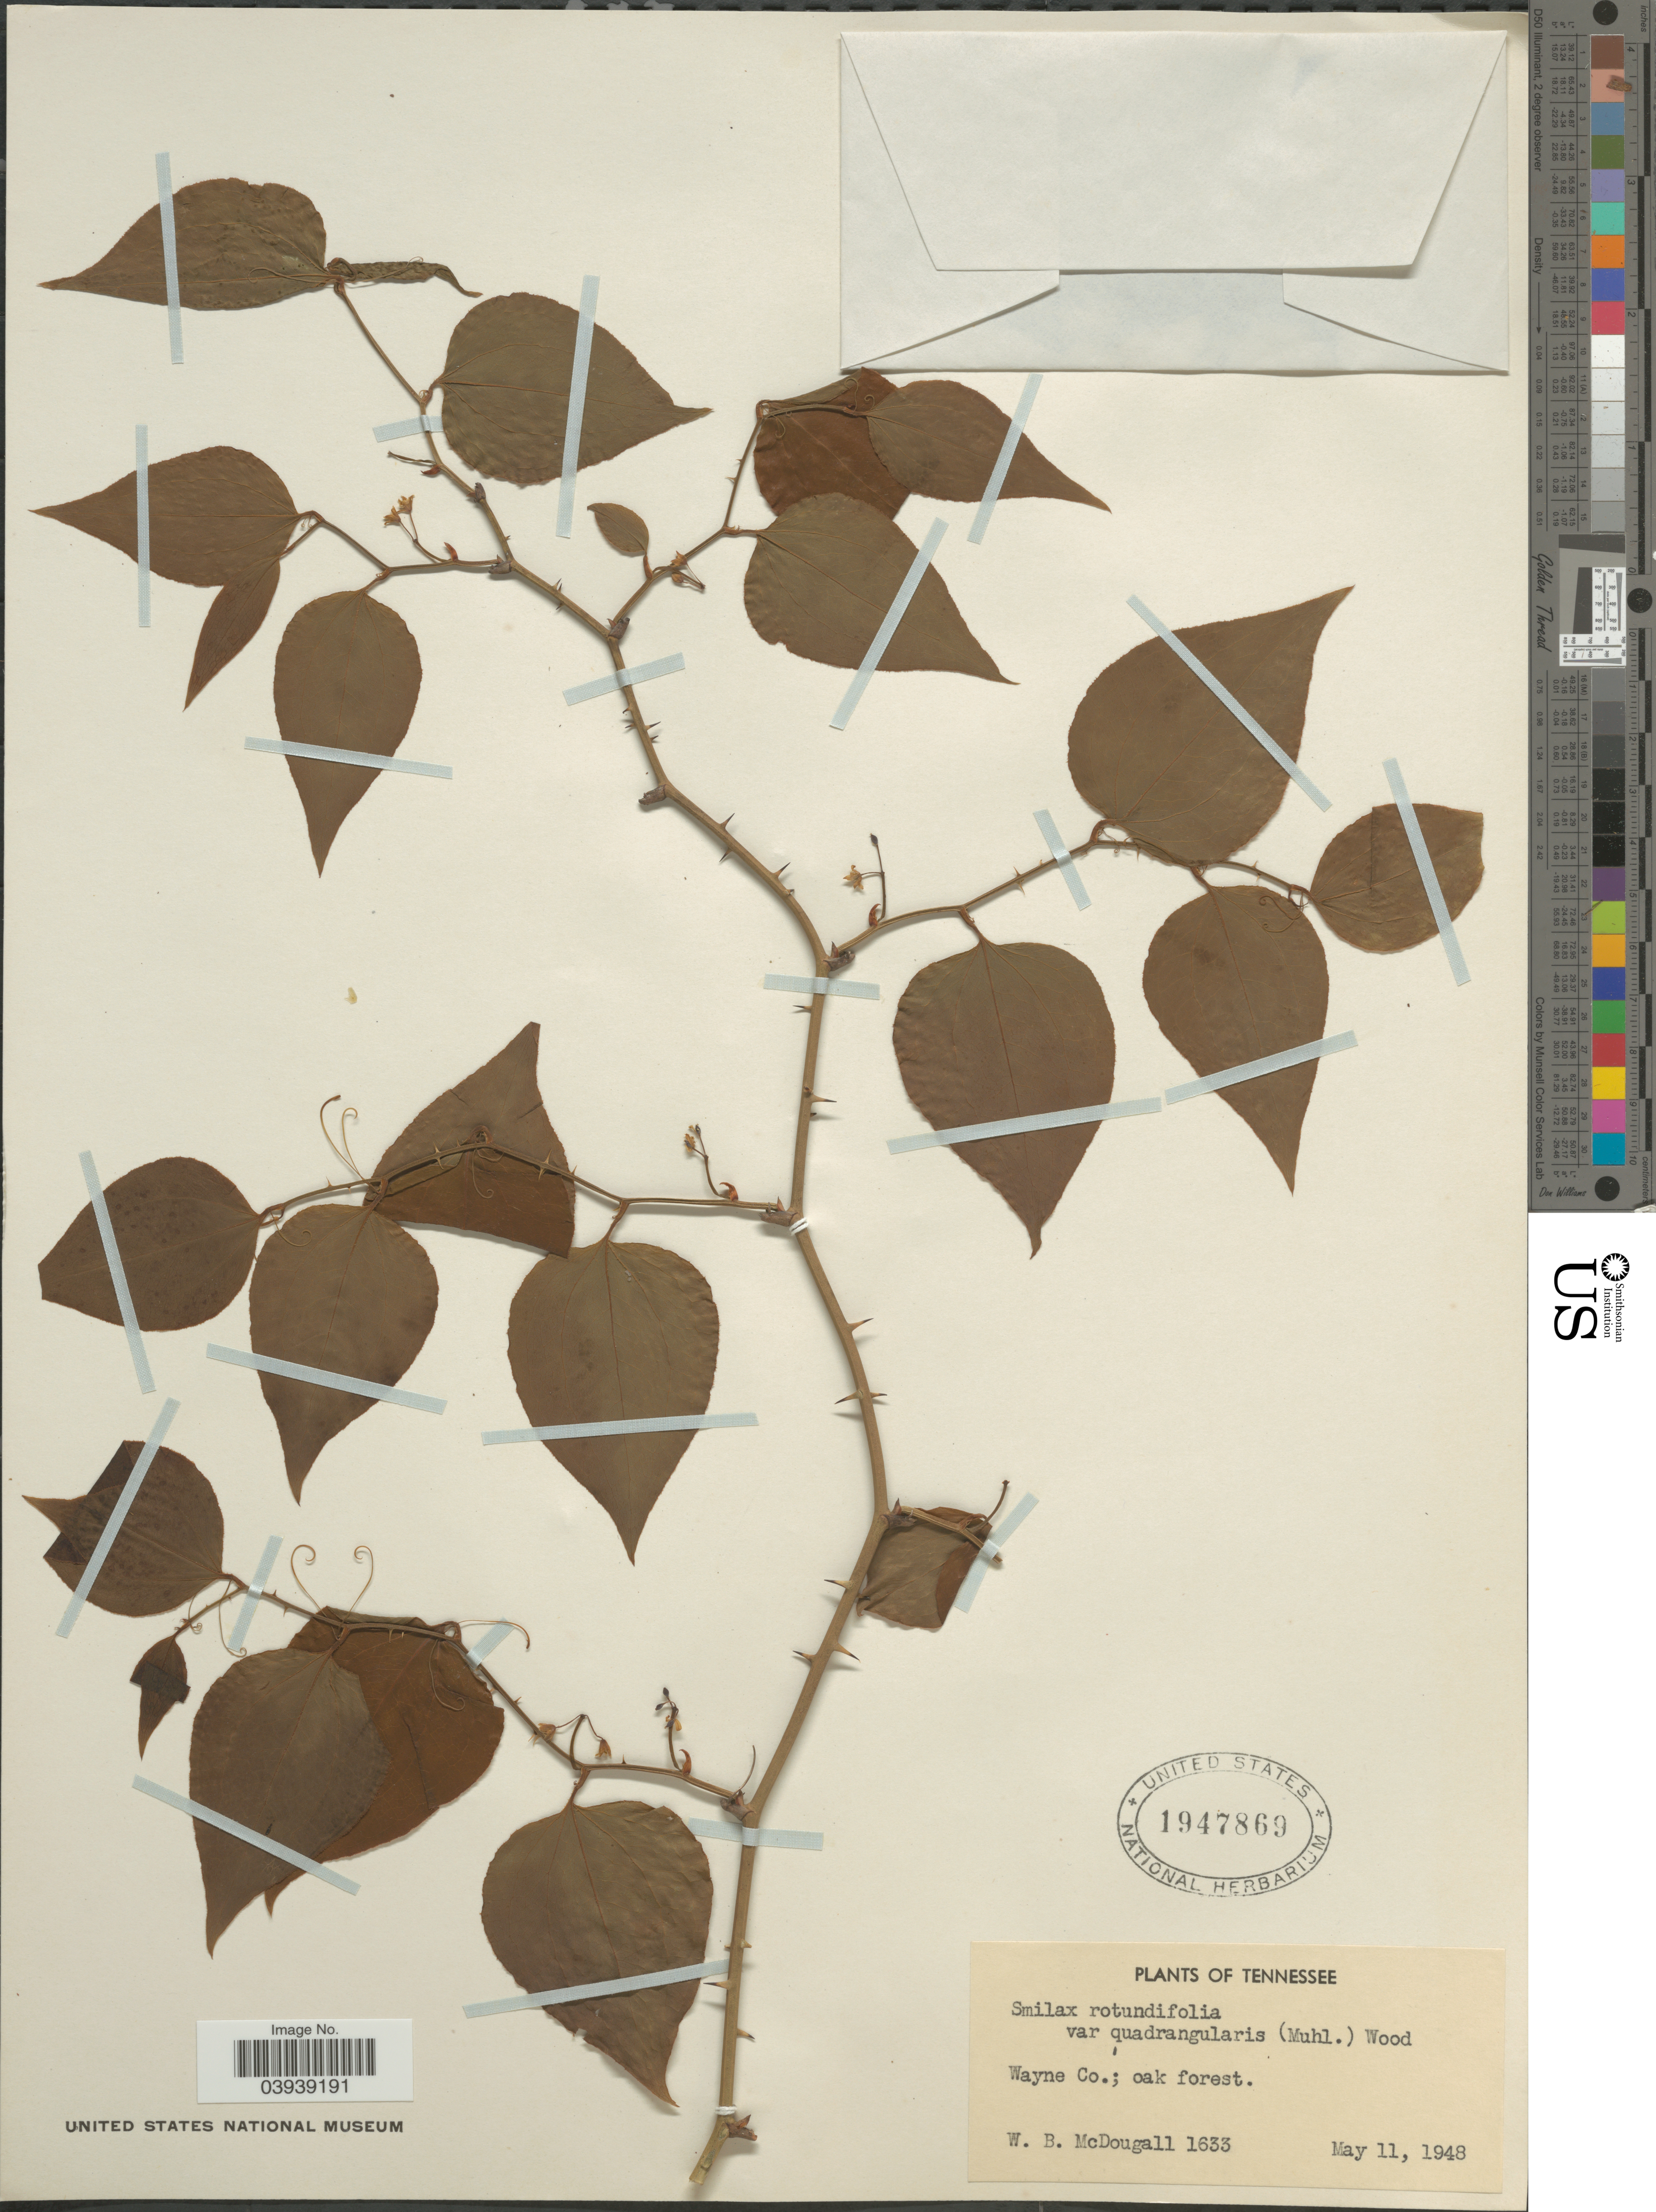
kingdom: Plantae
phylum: Tracheophyta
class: Liliopsida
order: Liliales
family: Smilacaceae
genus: Smilax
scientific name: Smilax rotundifolia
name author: L.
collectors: W. B. McDougall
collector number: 1633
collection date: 1948-05-11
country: United States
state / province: Tennessee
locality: Wayne Co.; oak forest.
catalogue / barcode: US 1947869